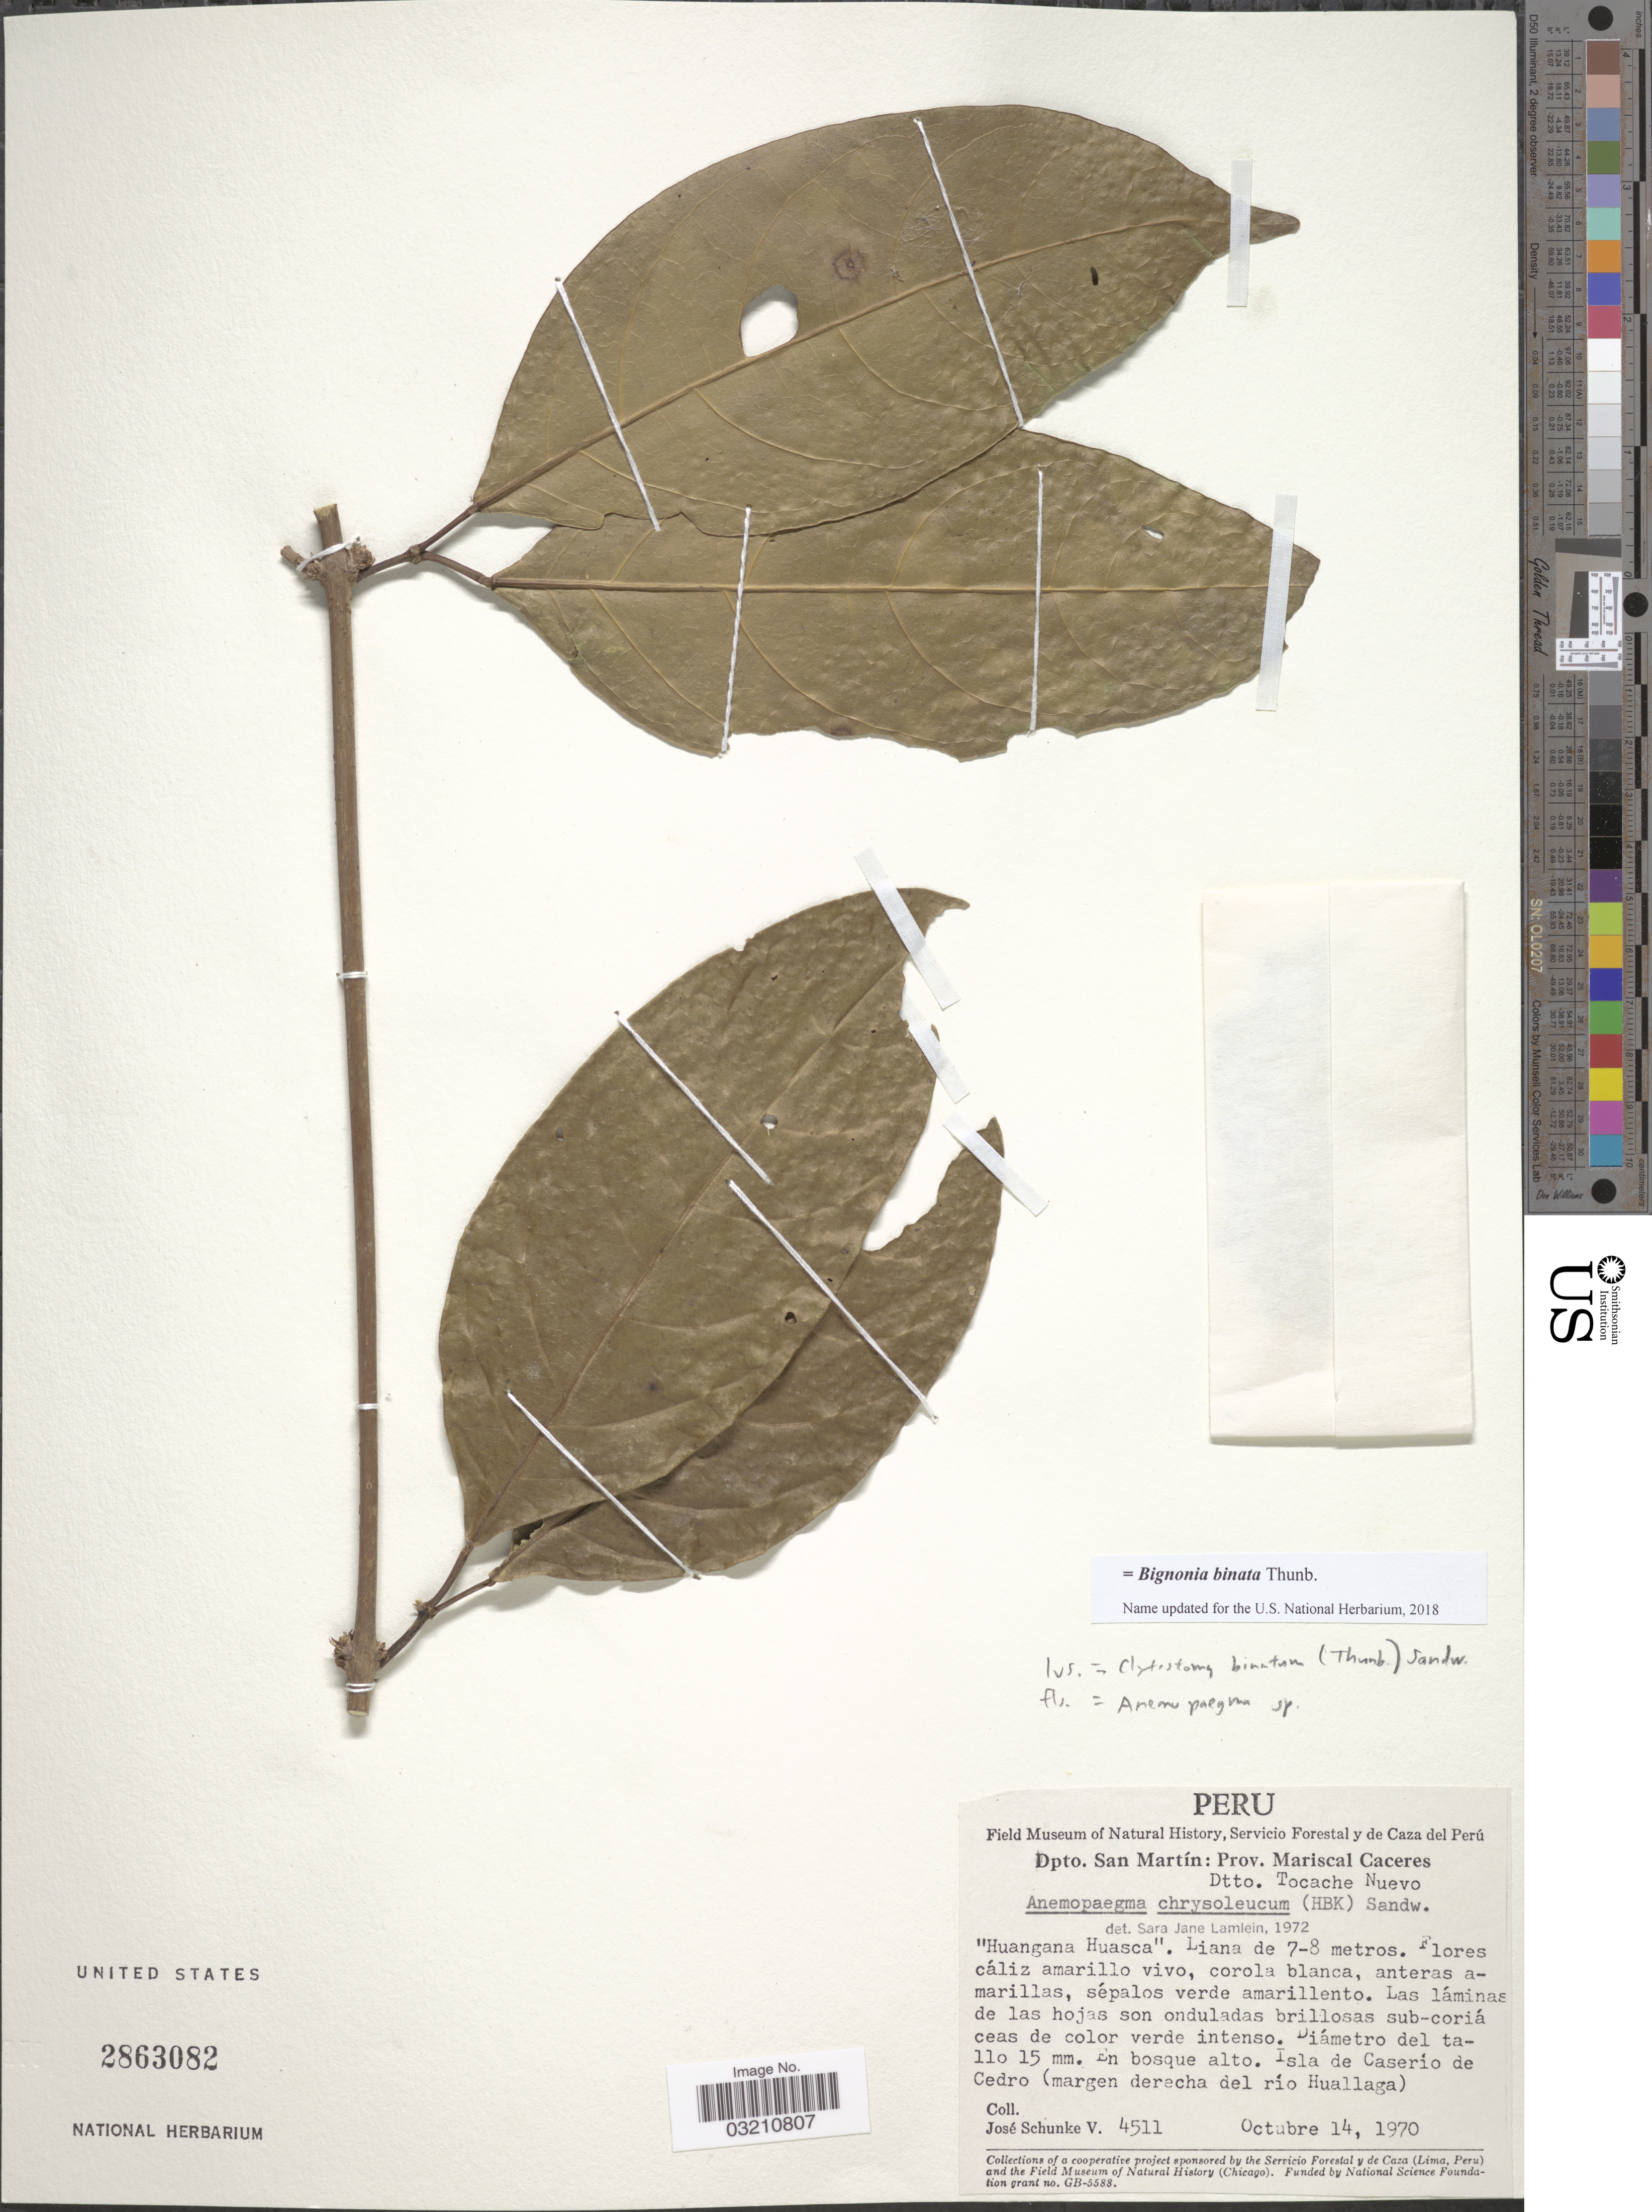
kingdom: Plantae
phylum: Tracheophyta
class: Magnoliopsida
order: Lamiales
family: Bignoniaceae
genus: Bignonia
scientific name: Bignonia binata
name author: Thunb.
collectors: J. Schunke Vigo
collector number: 4511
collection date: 1970-10-14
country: Peru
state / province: San Martín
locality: Dpto. San Martín: Prov. Mariscal Caceras. Dtto. Tocache Nuevo. En bosque alto. Isla de Caserío de Cedro (margen derecha del río Huallaga).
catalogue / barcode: US 2863082